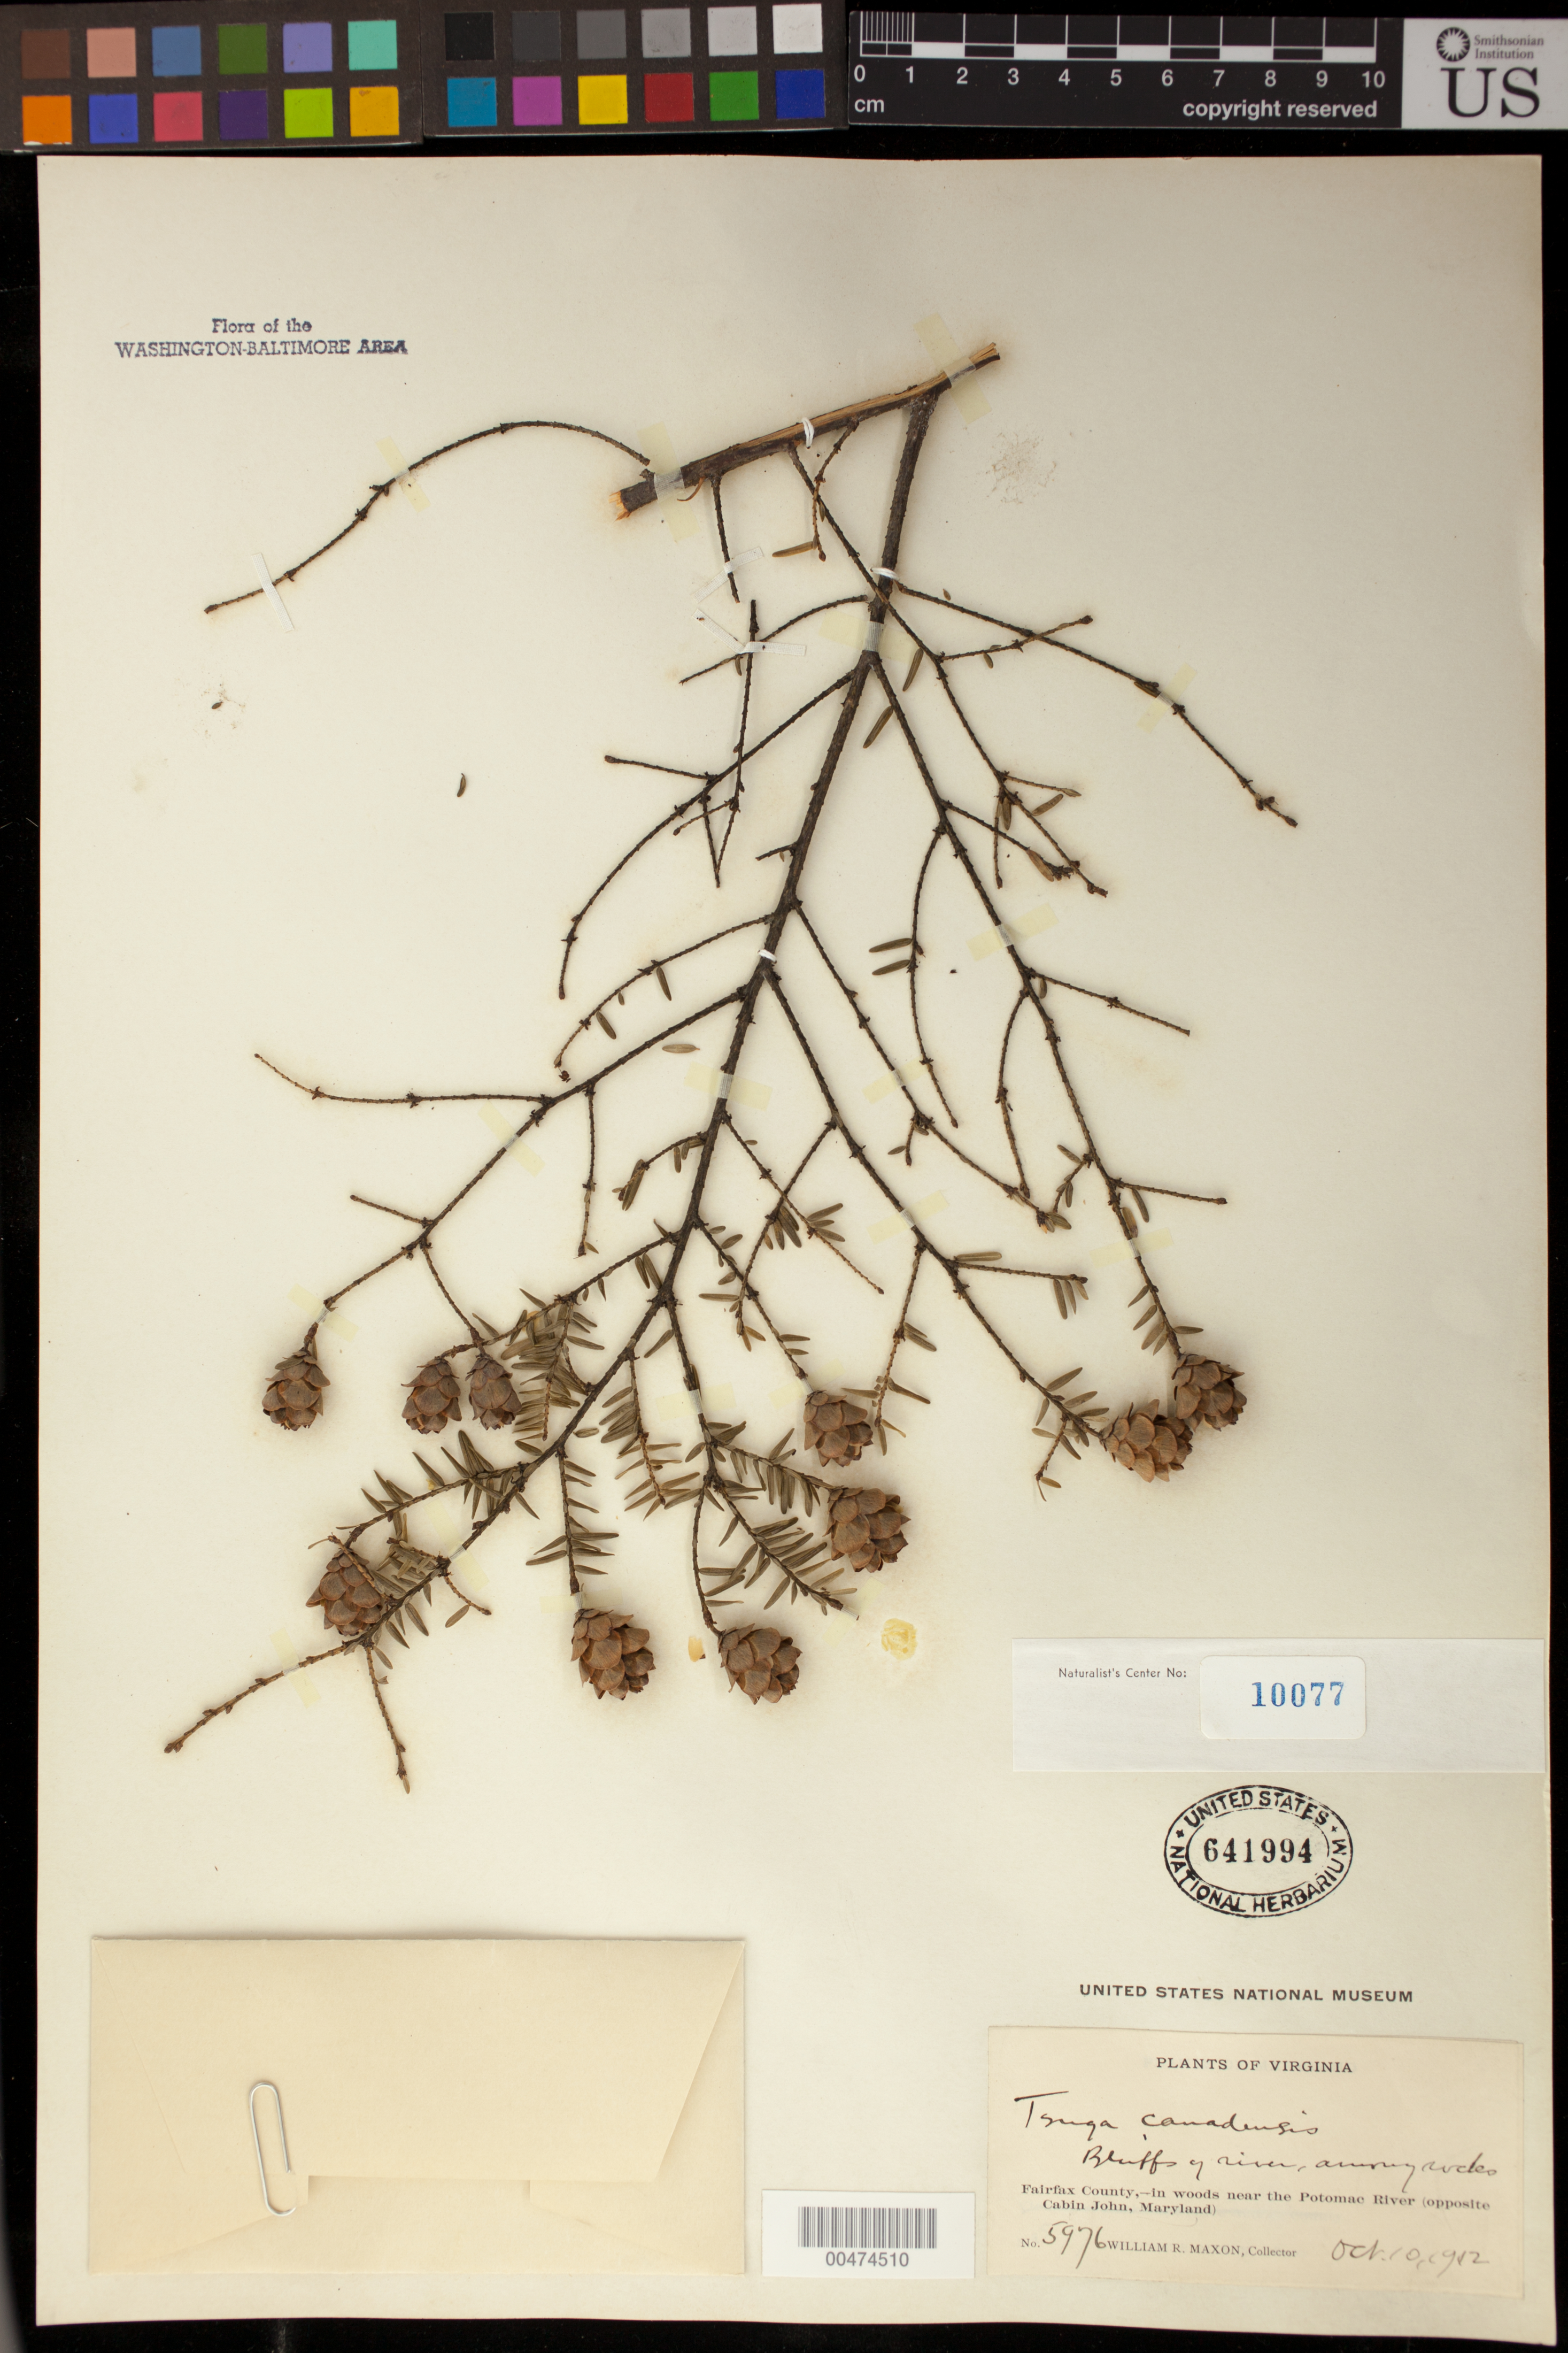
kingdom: Plantae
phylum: Tracheophyta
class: Pinopsida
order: Pinales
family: Pinaceae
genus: Tsuga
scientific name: Tsuga canadensis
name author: (L.) Carrière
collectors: W. R. Maxon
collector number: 5976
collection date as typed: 10 Oct 1942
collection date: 1942-10-10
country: United States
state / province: Virginia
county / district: Fairfax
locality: Near Potomac River, opposite Cabin John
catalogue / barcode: US 641994